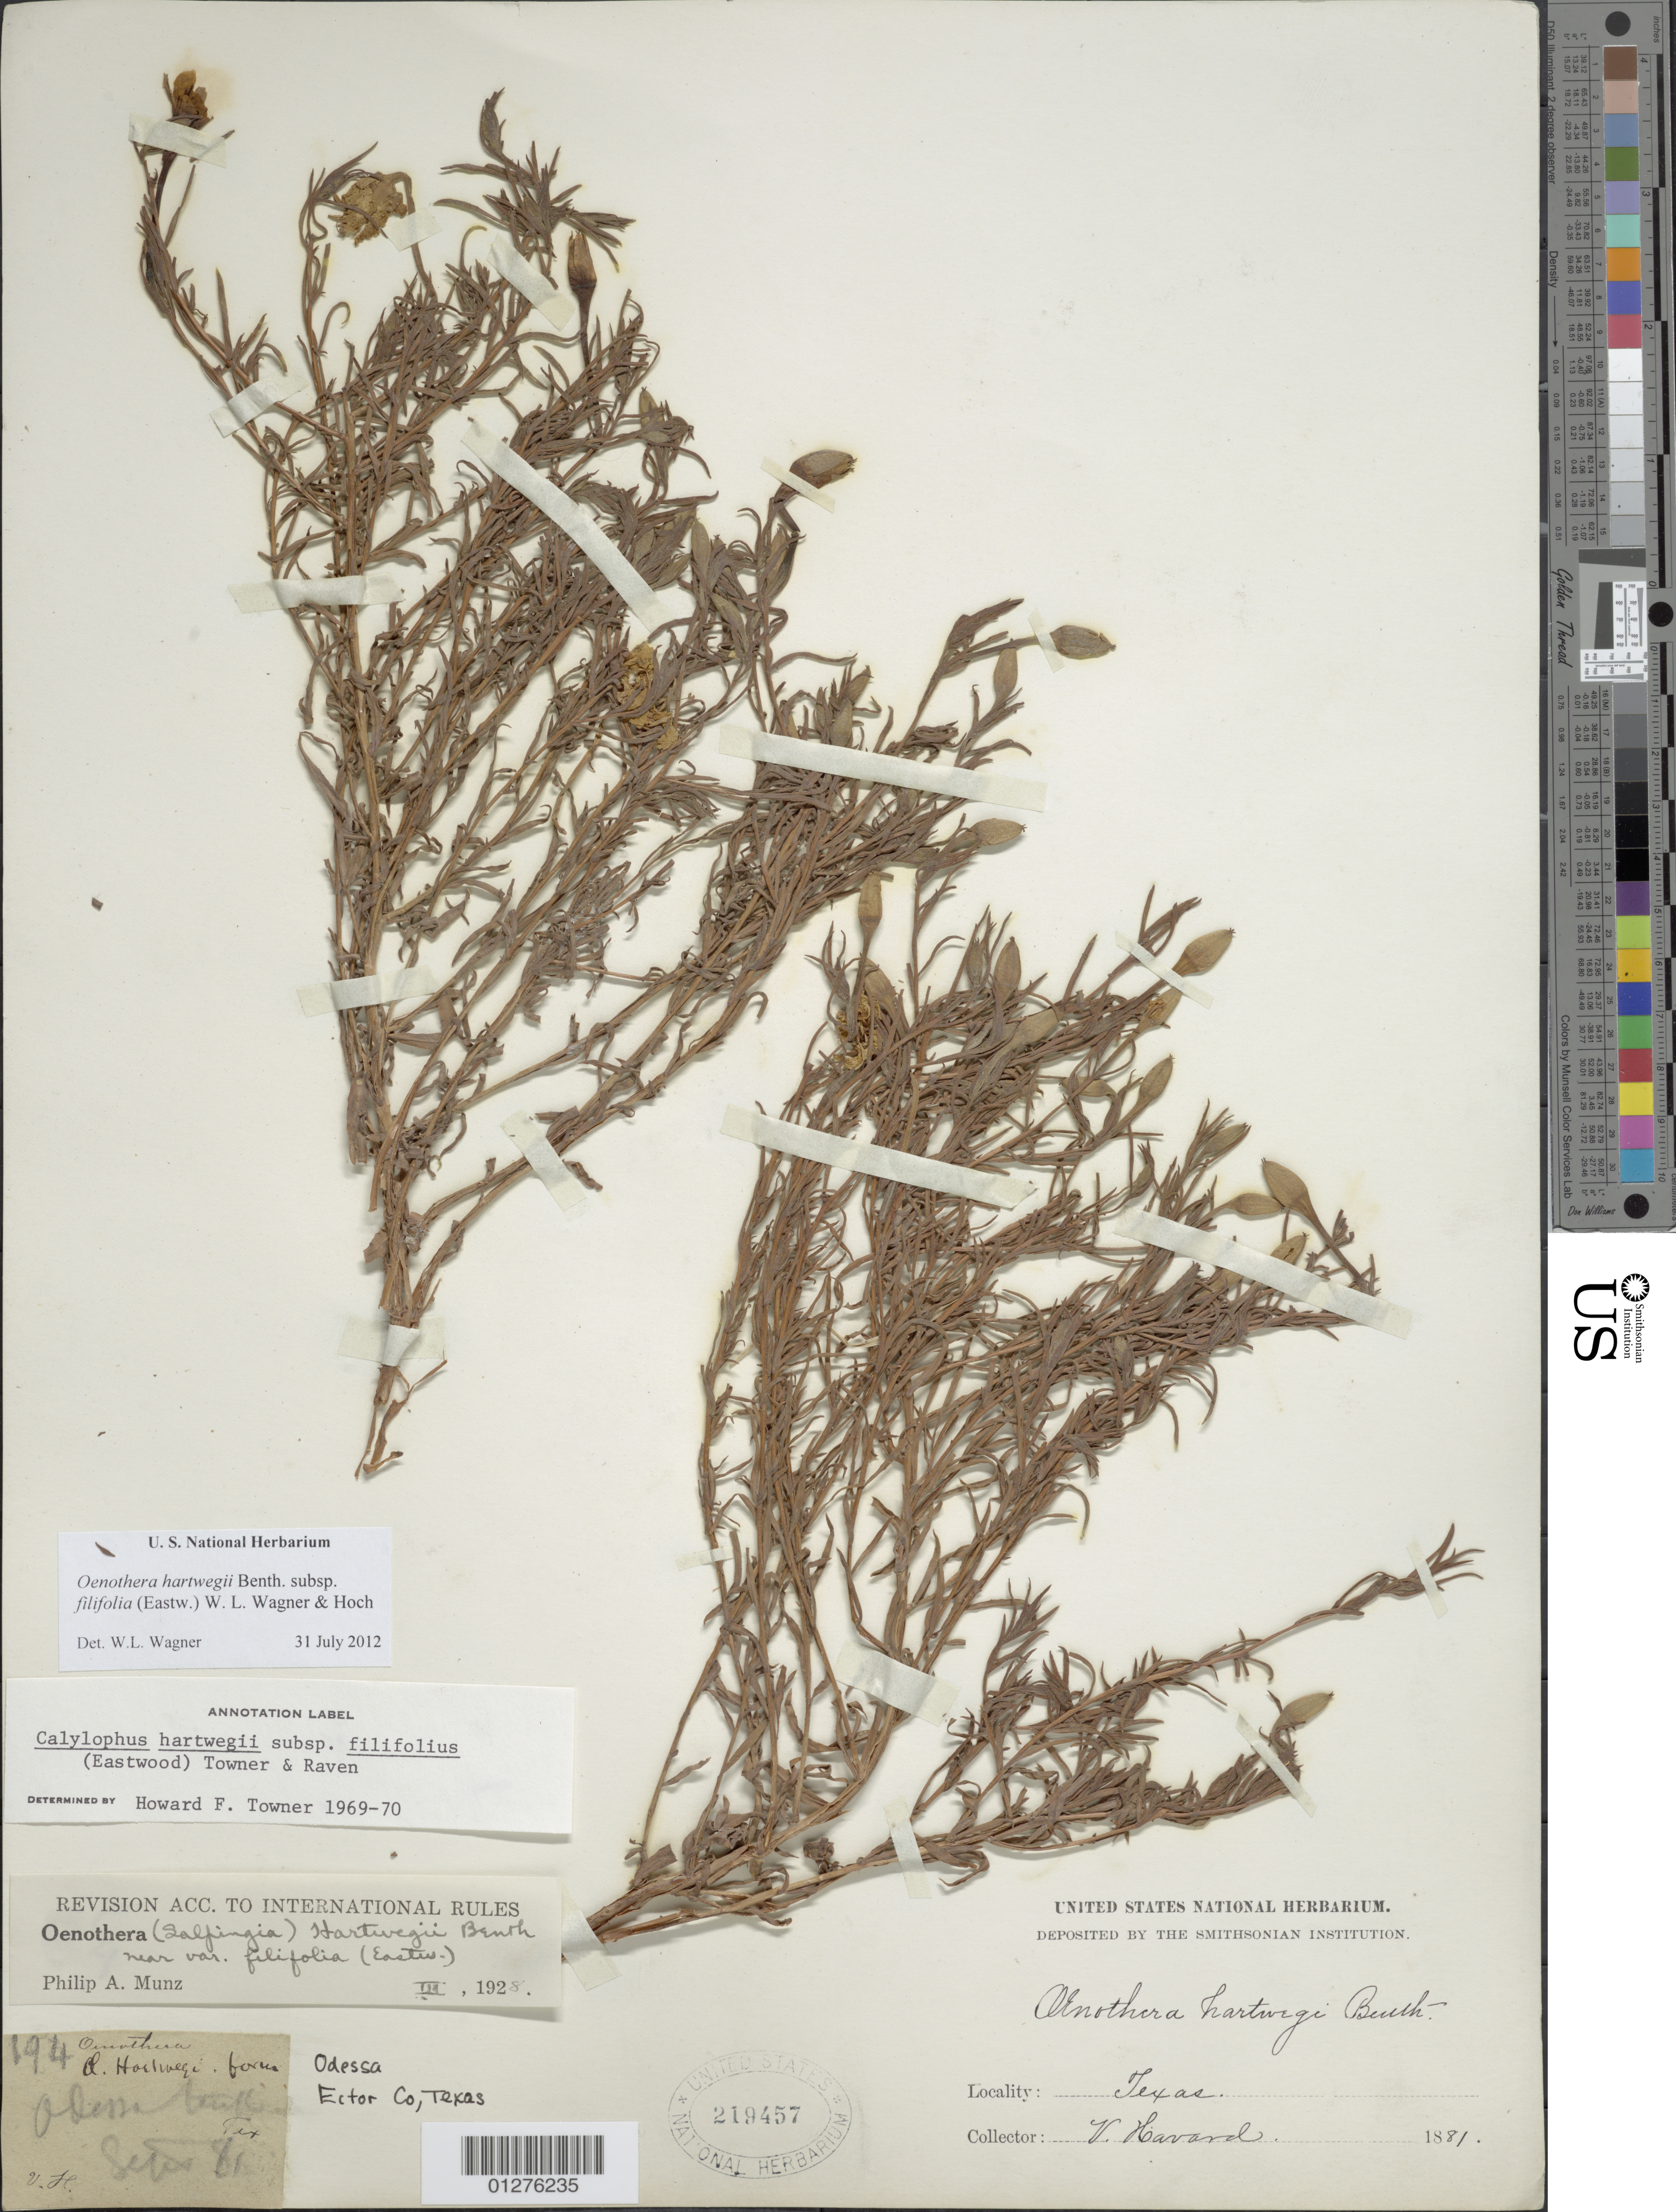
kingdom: Plantae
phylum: Tracheophyta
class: Magnoliopsida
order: Myrtales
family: Onagraceae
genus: Oenothera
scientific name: Oenothera hartwegii subsp. filifolia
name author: (Eastw.) W.L. Wagner & Hoch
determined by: Wagner, W. L., (BOT), Smithsonian Institution - National Museum of Natural History (UNITED STATES)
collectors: V. Harvard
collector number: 194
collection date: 1881-09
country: United States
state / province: Texas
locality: Odessa.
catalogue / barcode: US 219457